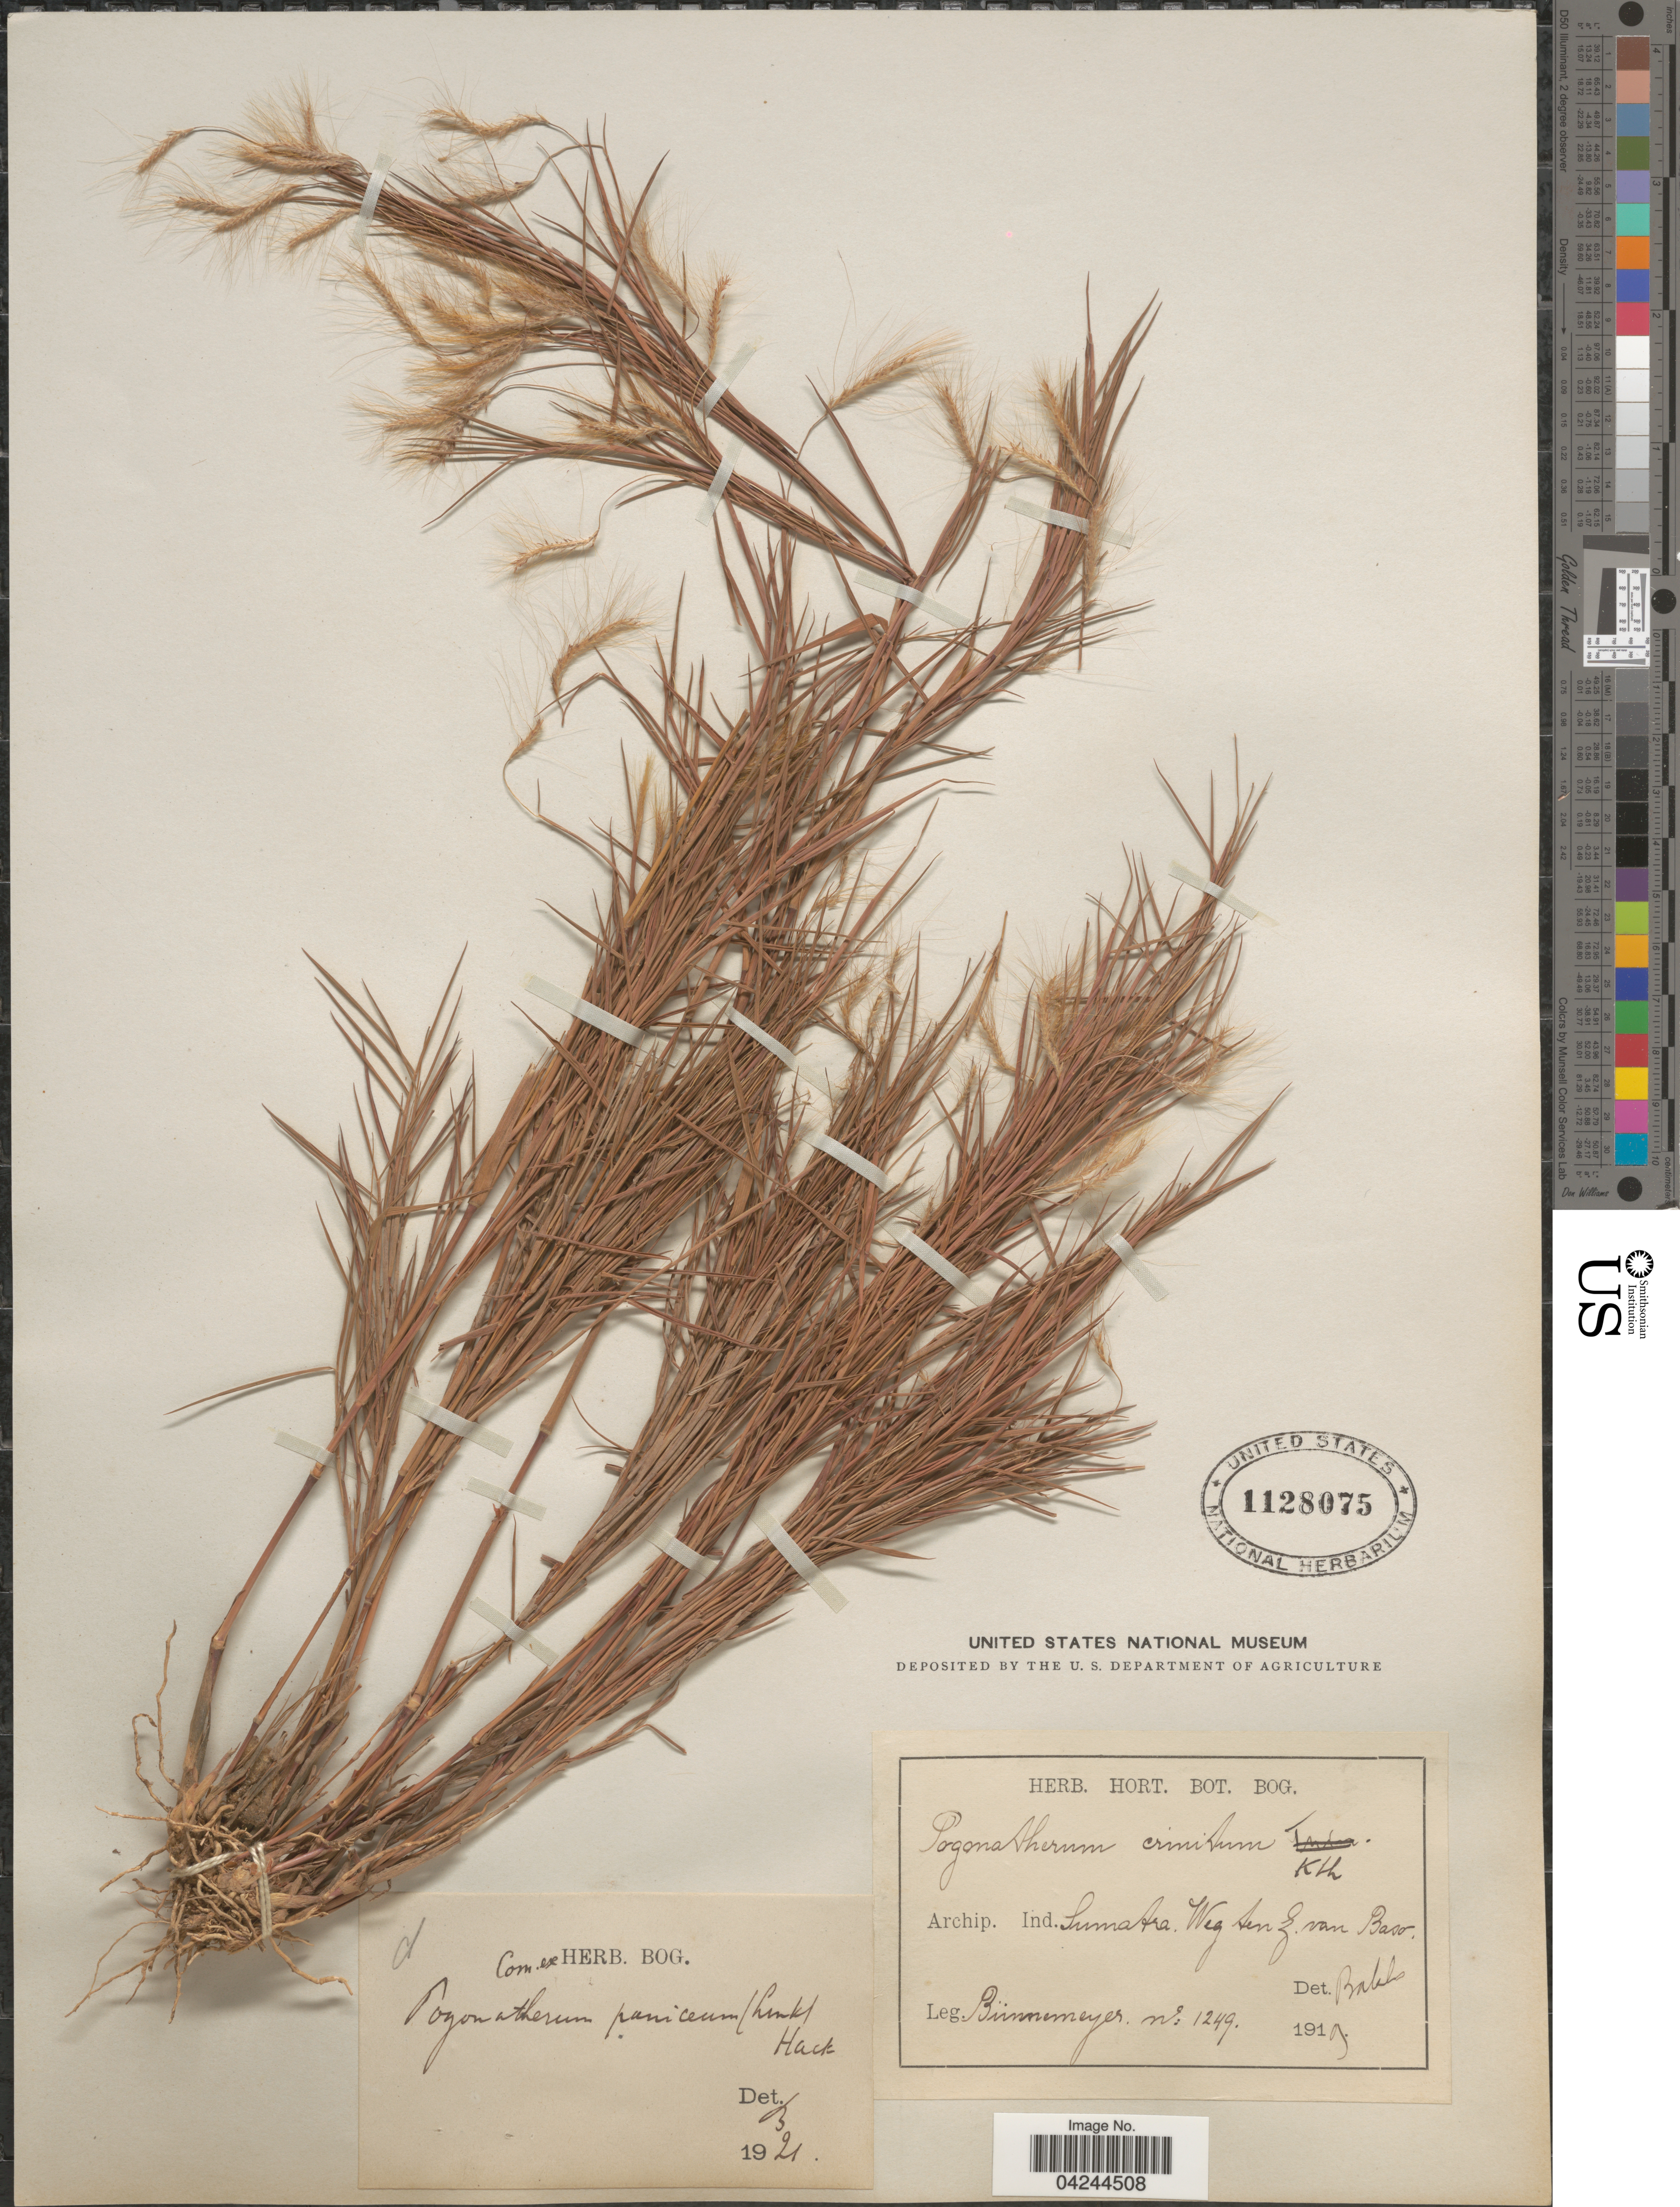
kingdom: Plantae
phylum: Tracheophyta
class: Liliopsida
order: Poales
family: Poaceae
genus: Pogonatherum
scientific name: Pogonatherum crinitum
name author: (Thunb.) Kunth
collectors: Bunnemeyer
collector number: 1249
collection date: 1919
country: Indonesia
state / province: Sumatra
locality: Archip. Ind. Sumatra. Weg Sen Z. van Baso.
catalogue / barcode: US 1128075